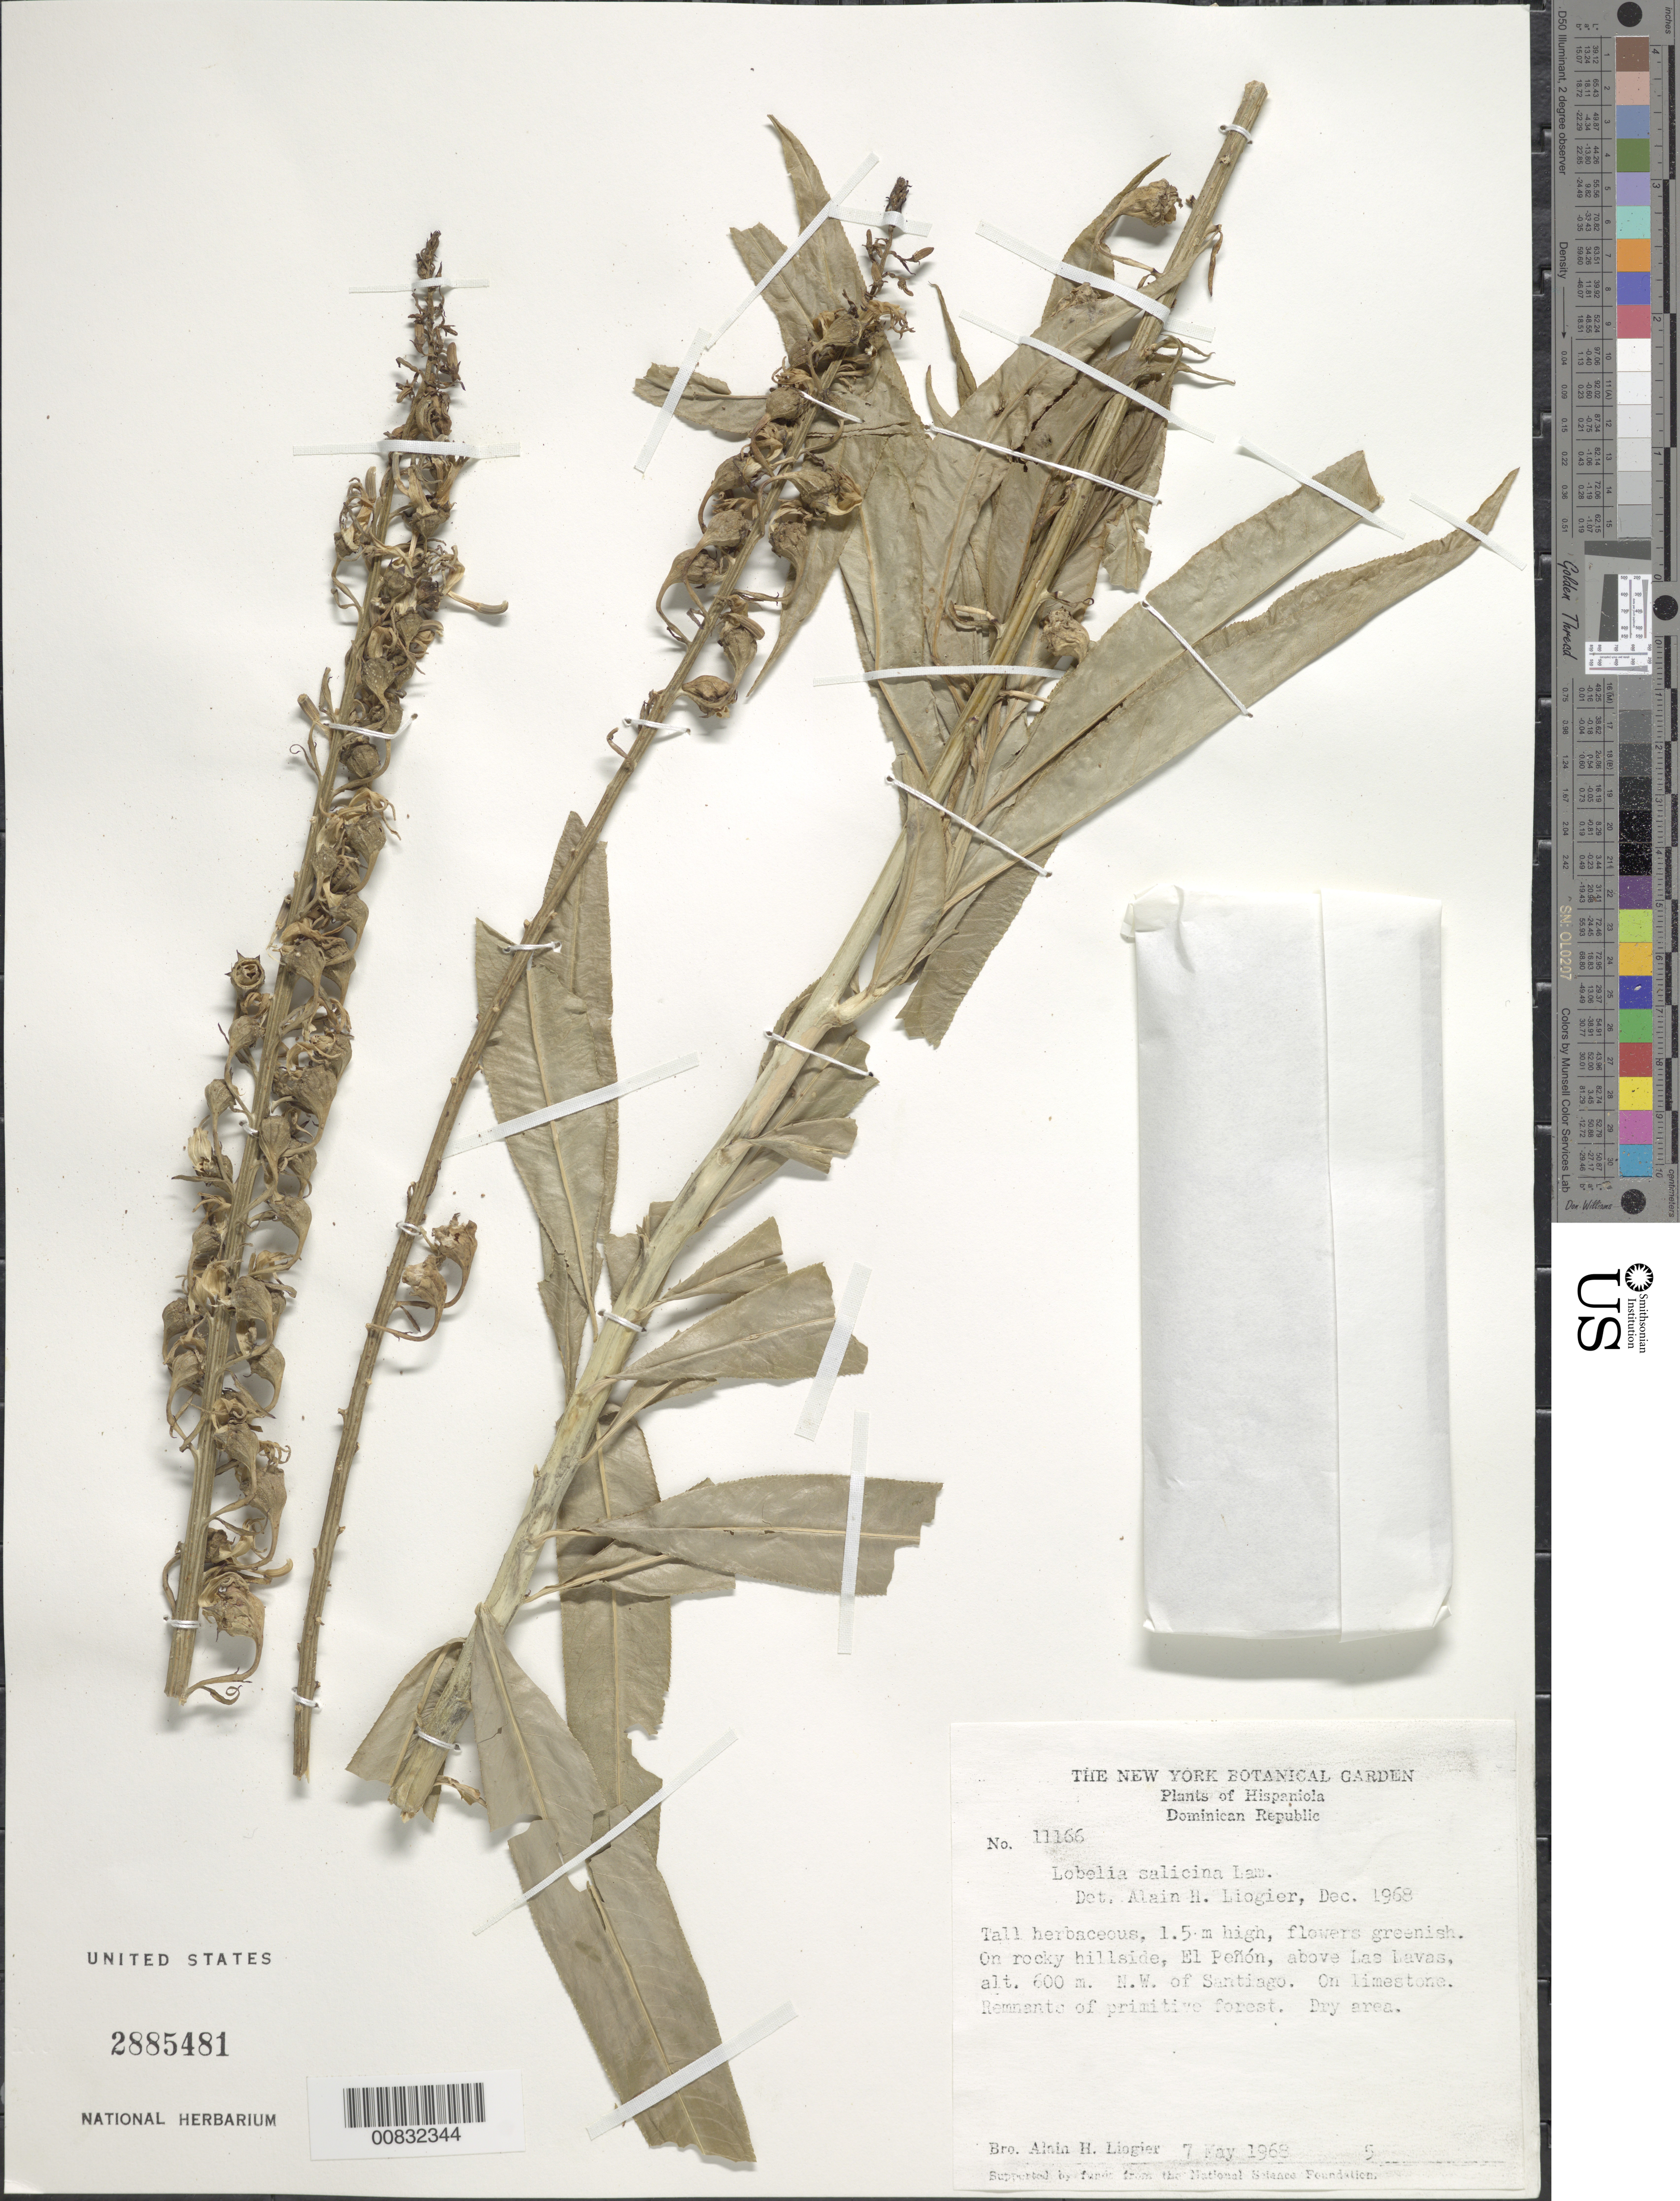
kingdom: Plantae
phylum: Tracheophyta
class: Magnoliopsida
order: Asterales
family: Campanulaceae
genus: Lobelia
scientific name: Lobelia salicina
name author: Lam.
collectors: A. H. Liogier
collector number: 11166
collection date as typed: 07 May 1968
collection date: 1968-05-07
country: Dominican Republic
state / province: Santiago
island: Hispaniola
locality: El Peñon, above Las Lavas, NW of Santiago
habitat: Dry area of rocky hillside, on limestone, remnants of primitive forest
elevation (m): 600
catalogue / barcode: US 2885481